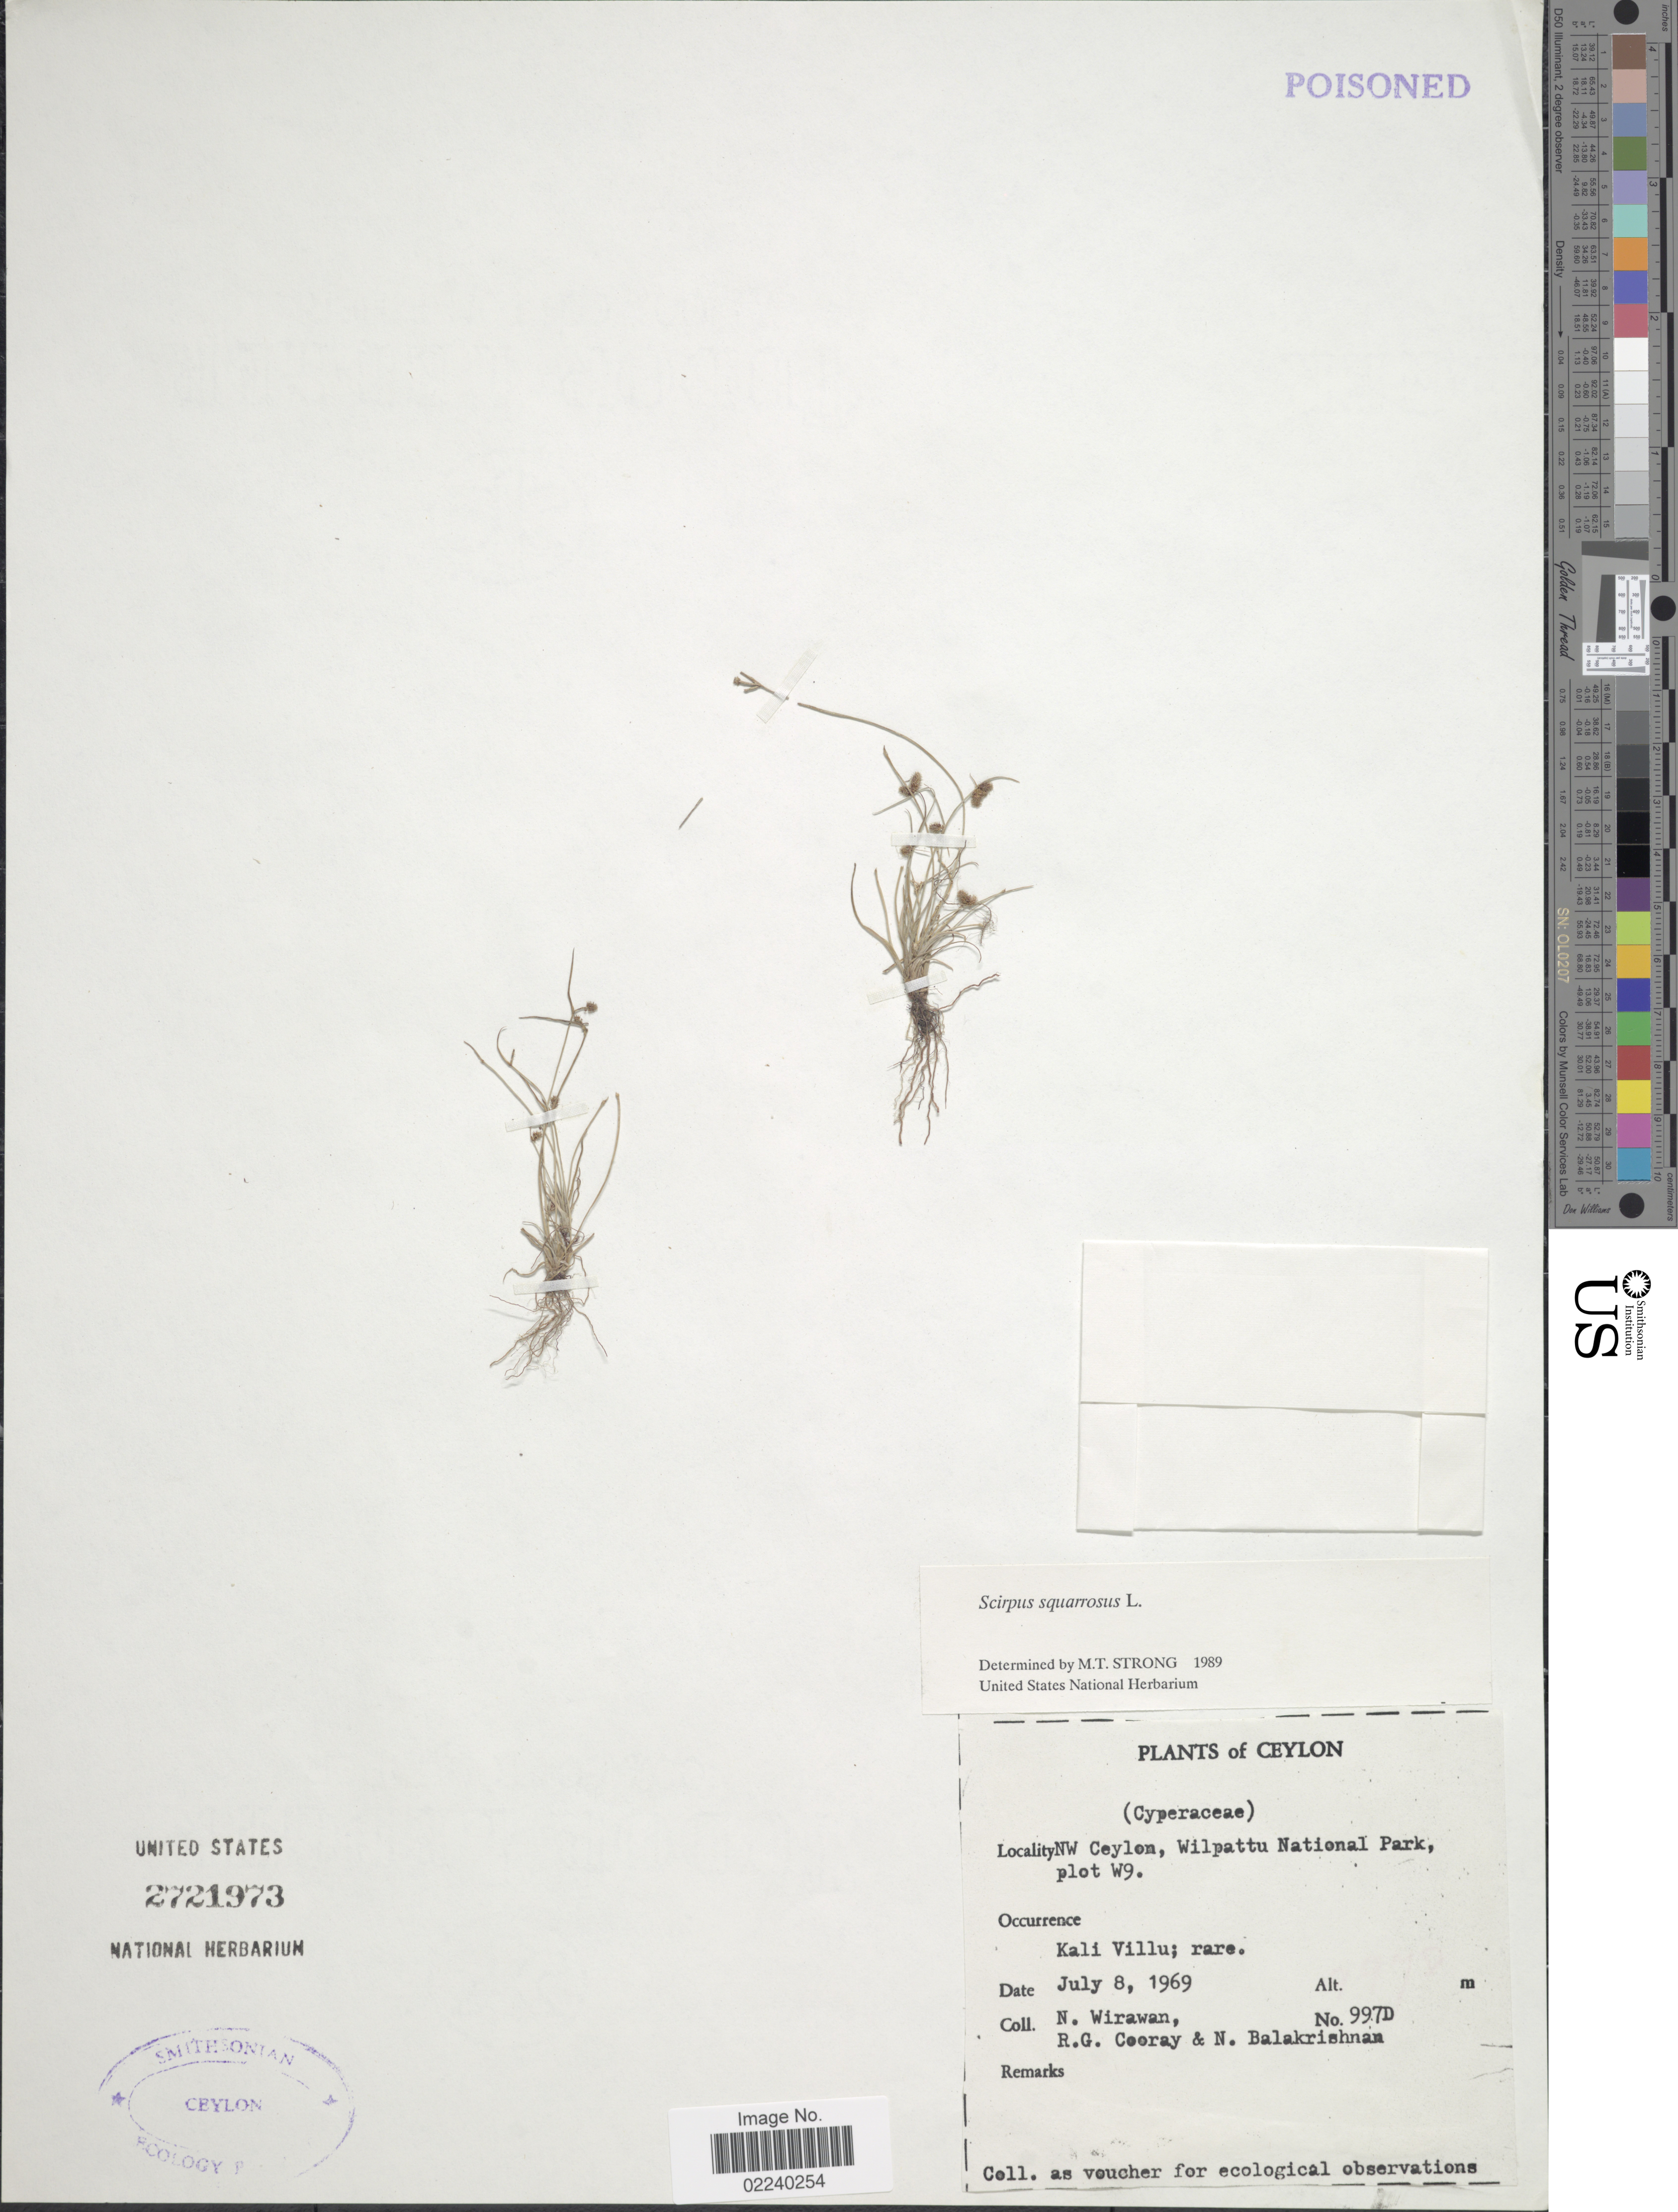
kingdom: Plantae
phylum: Tracheophyta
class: Liliopsida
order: Poales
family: Cyperaceae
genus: Cyperus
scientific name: Cyperus neochinensis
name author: (Tang & F.T. Wang) Bauters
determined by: Strong, M. T., (US), Smithsonian Institution - National Museum of Natural History (UNITED STATES)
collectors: N. Wirawan, R. Cooray & N. Balakrishnan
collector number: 997D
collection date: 1969-07-08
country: Sri Lanka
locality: Ceylon, NW Ceylon, Wilpattu National Park, plot W9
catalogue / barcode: US 2721973